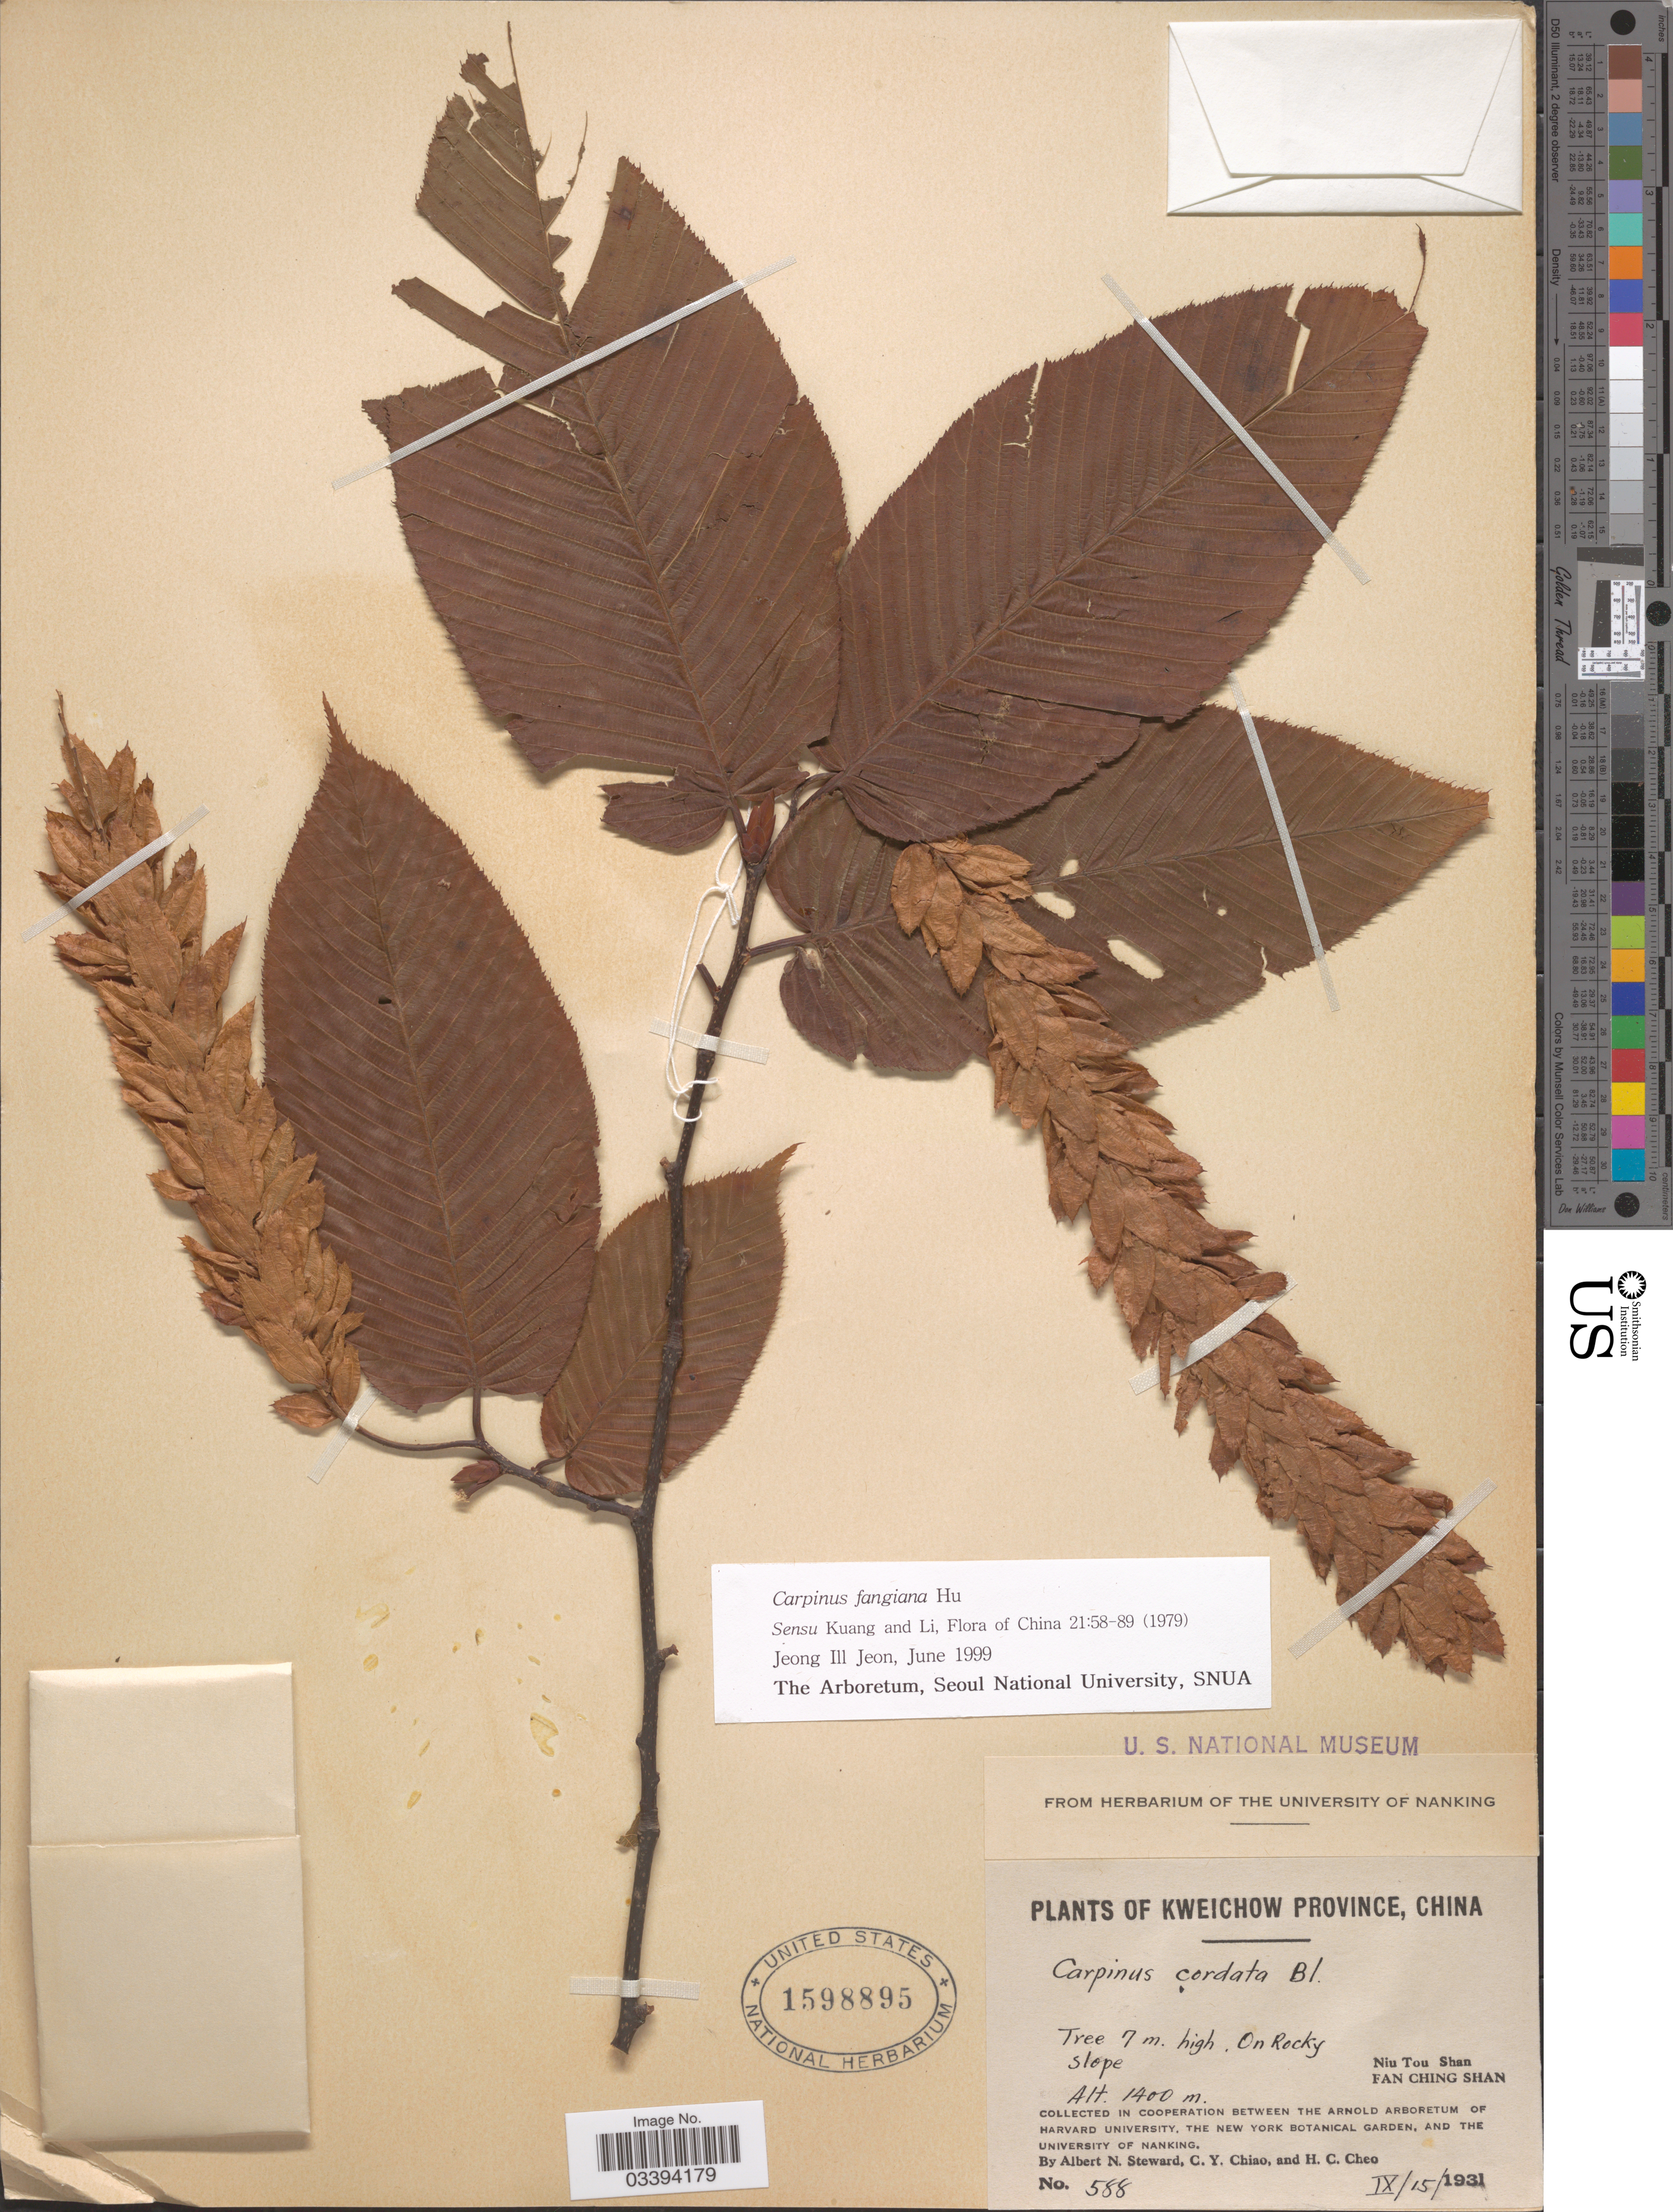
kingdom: Plantae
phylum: Tracheophyta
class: Magnoliopsida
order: Fagales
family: Betulaceae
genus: Carpinus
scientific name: Carpinus fangiana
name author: Hu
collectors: A. N. Steward, C. Y. Chiao & H. Cheo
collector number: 588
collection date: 1931-09-15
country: China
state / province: Guizhou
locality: Kweichow Province Niu Tou Shan Fan Ching Shan.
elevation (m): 1400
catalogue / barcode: US 1598895